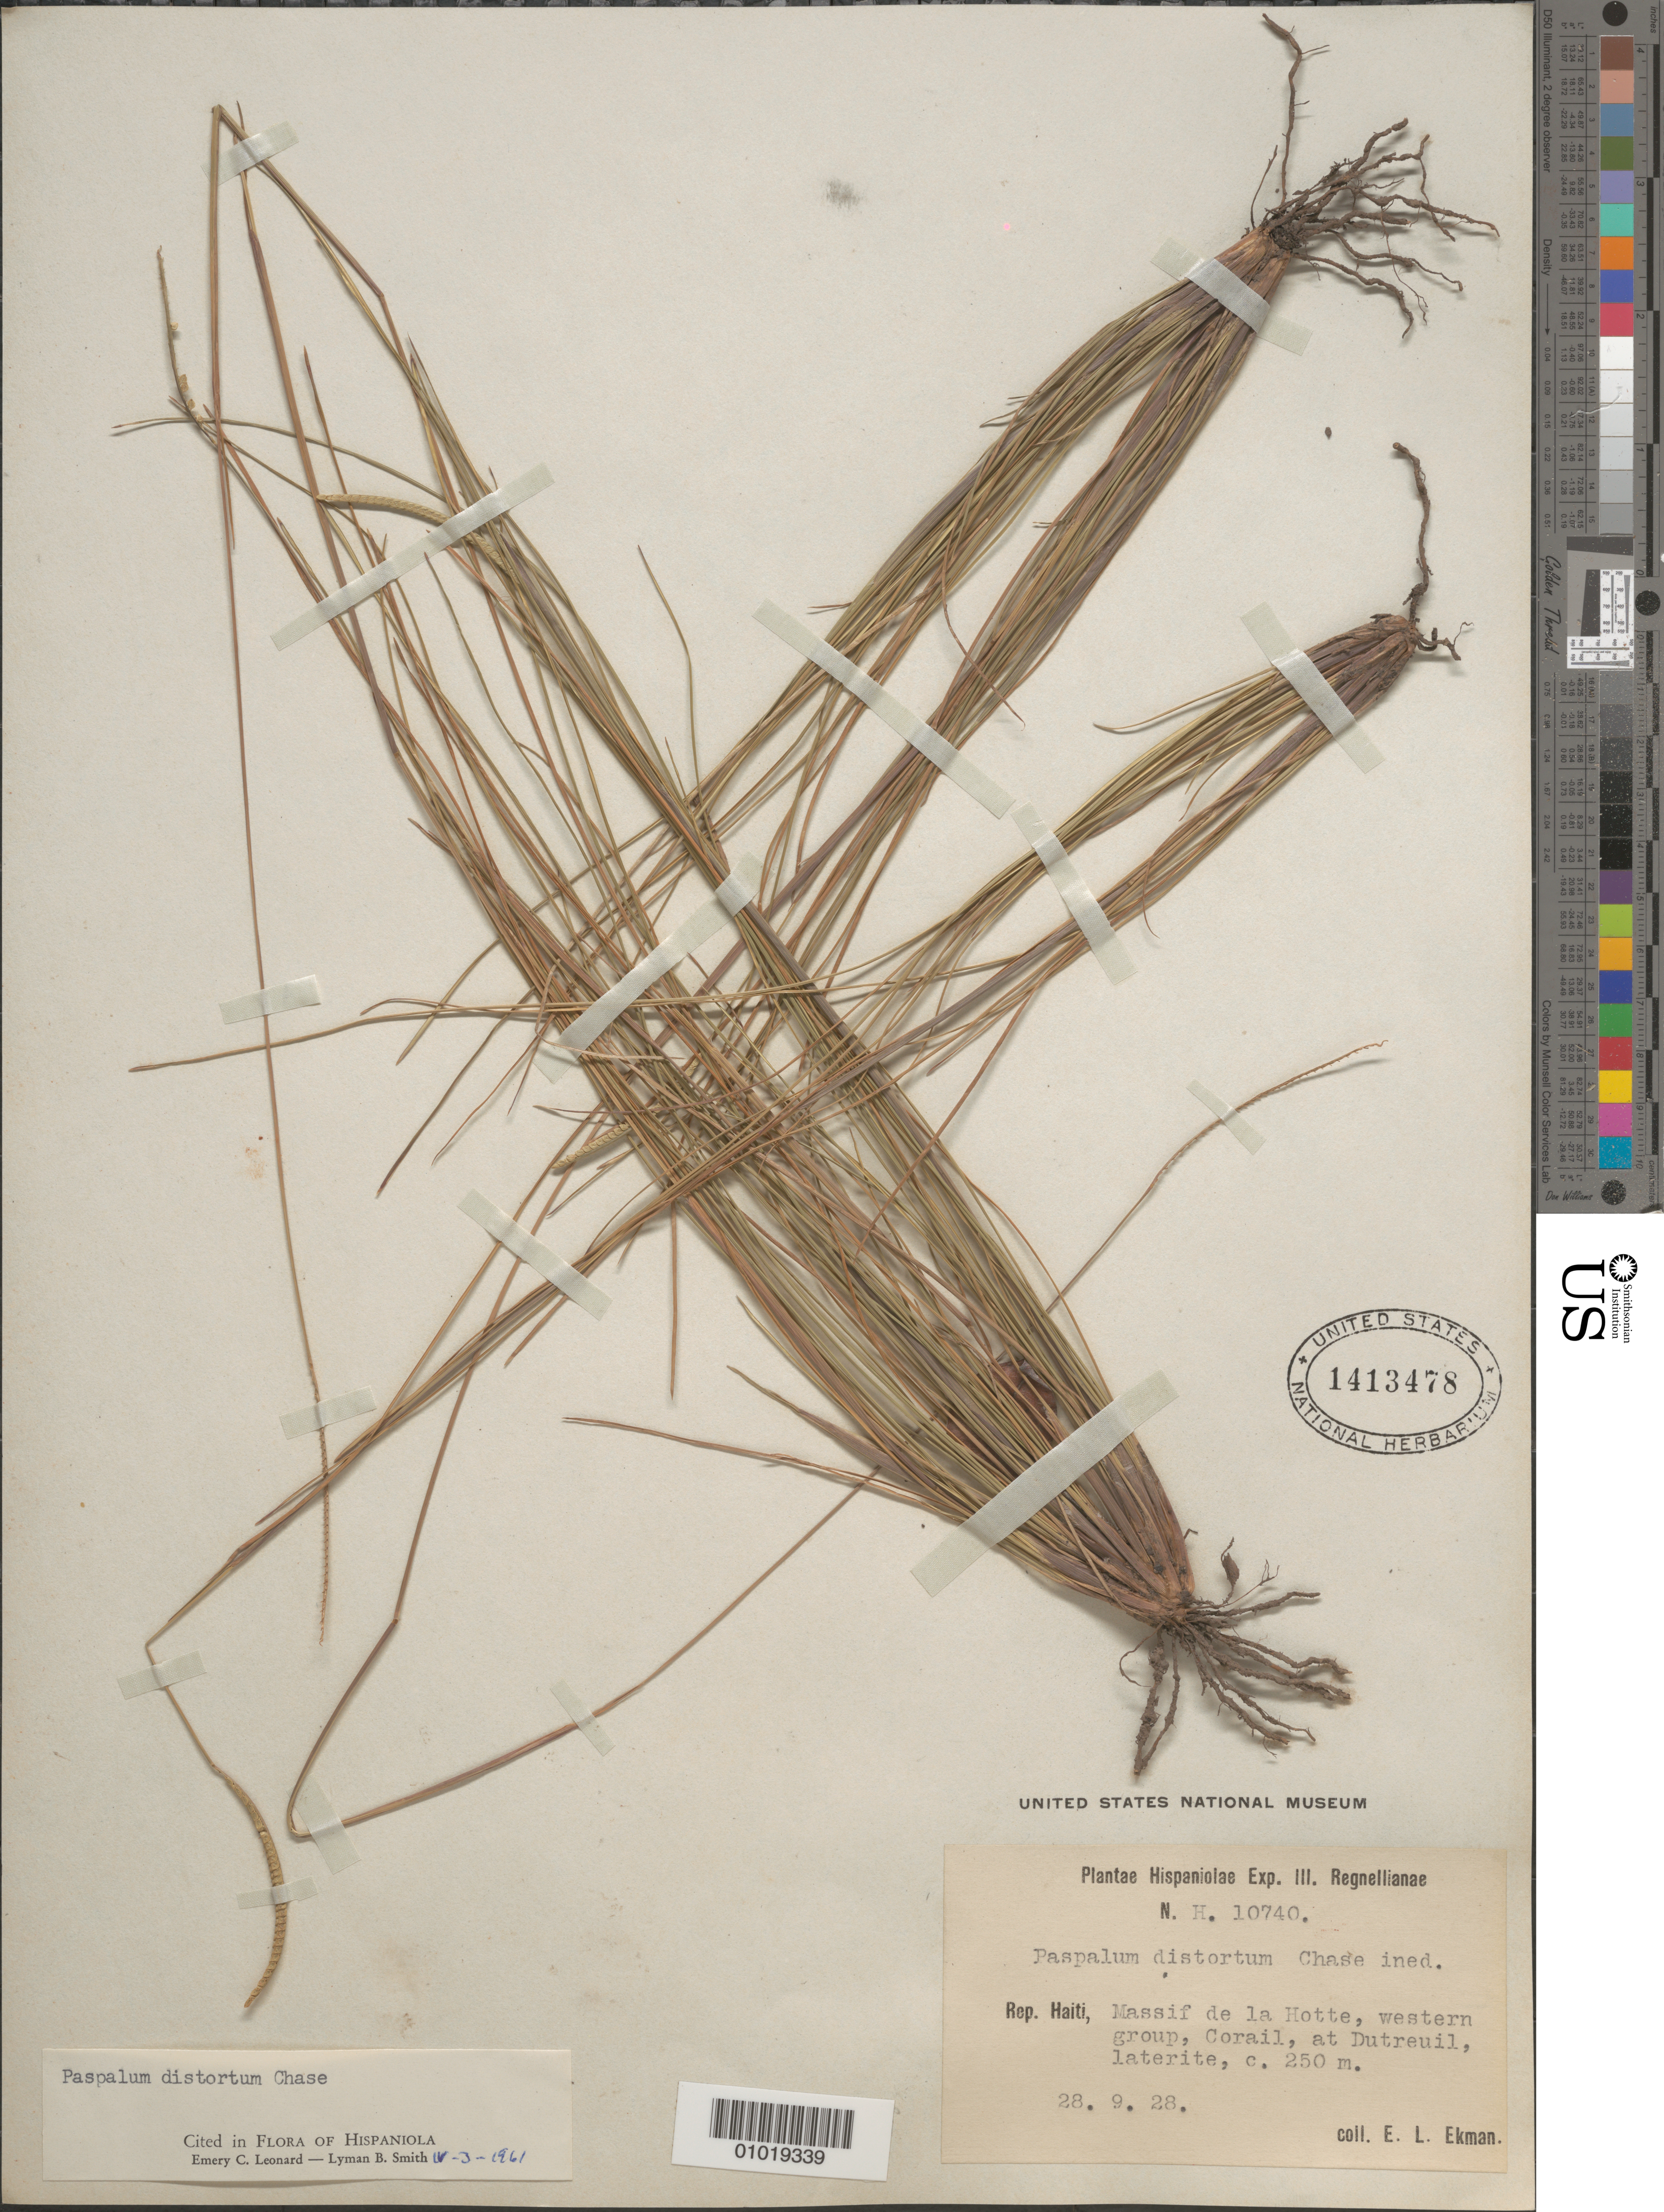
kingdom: Plantae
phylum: Tracheophyta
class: Liliopsida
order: Poales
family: Poaceae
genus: Paspalum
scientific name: Paspalum distortum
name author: Chase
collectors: E. L. Ekman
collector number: H 10740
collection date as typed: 28 Oct 1928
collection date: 1928-10-28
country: Haiti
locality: Grand'Anse, Massif de la Hotte, W group, Corail, at Dutreuil, laterite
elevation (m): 250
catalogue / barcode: US 1413478